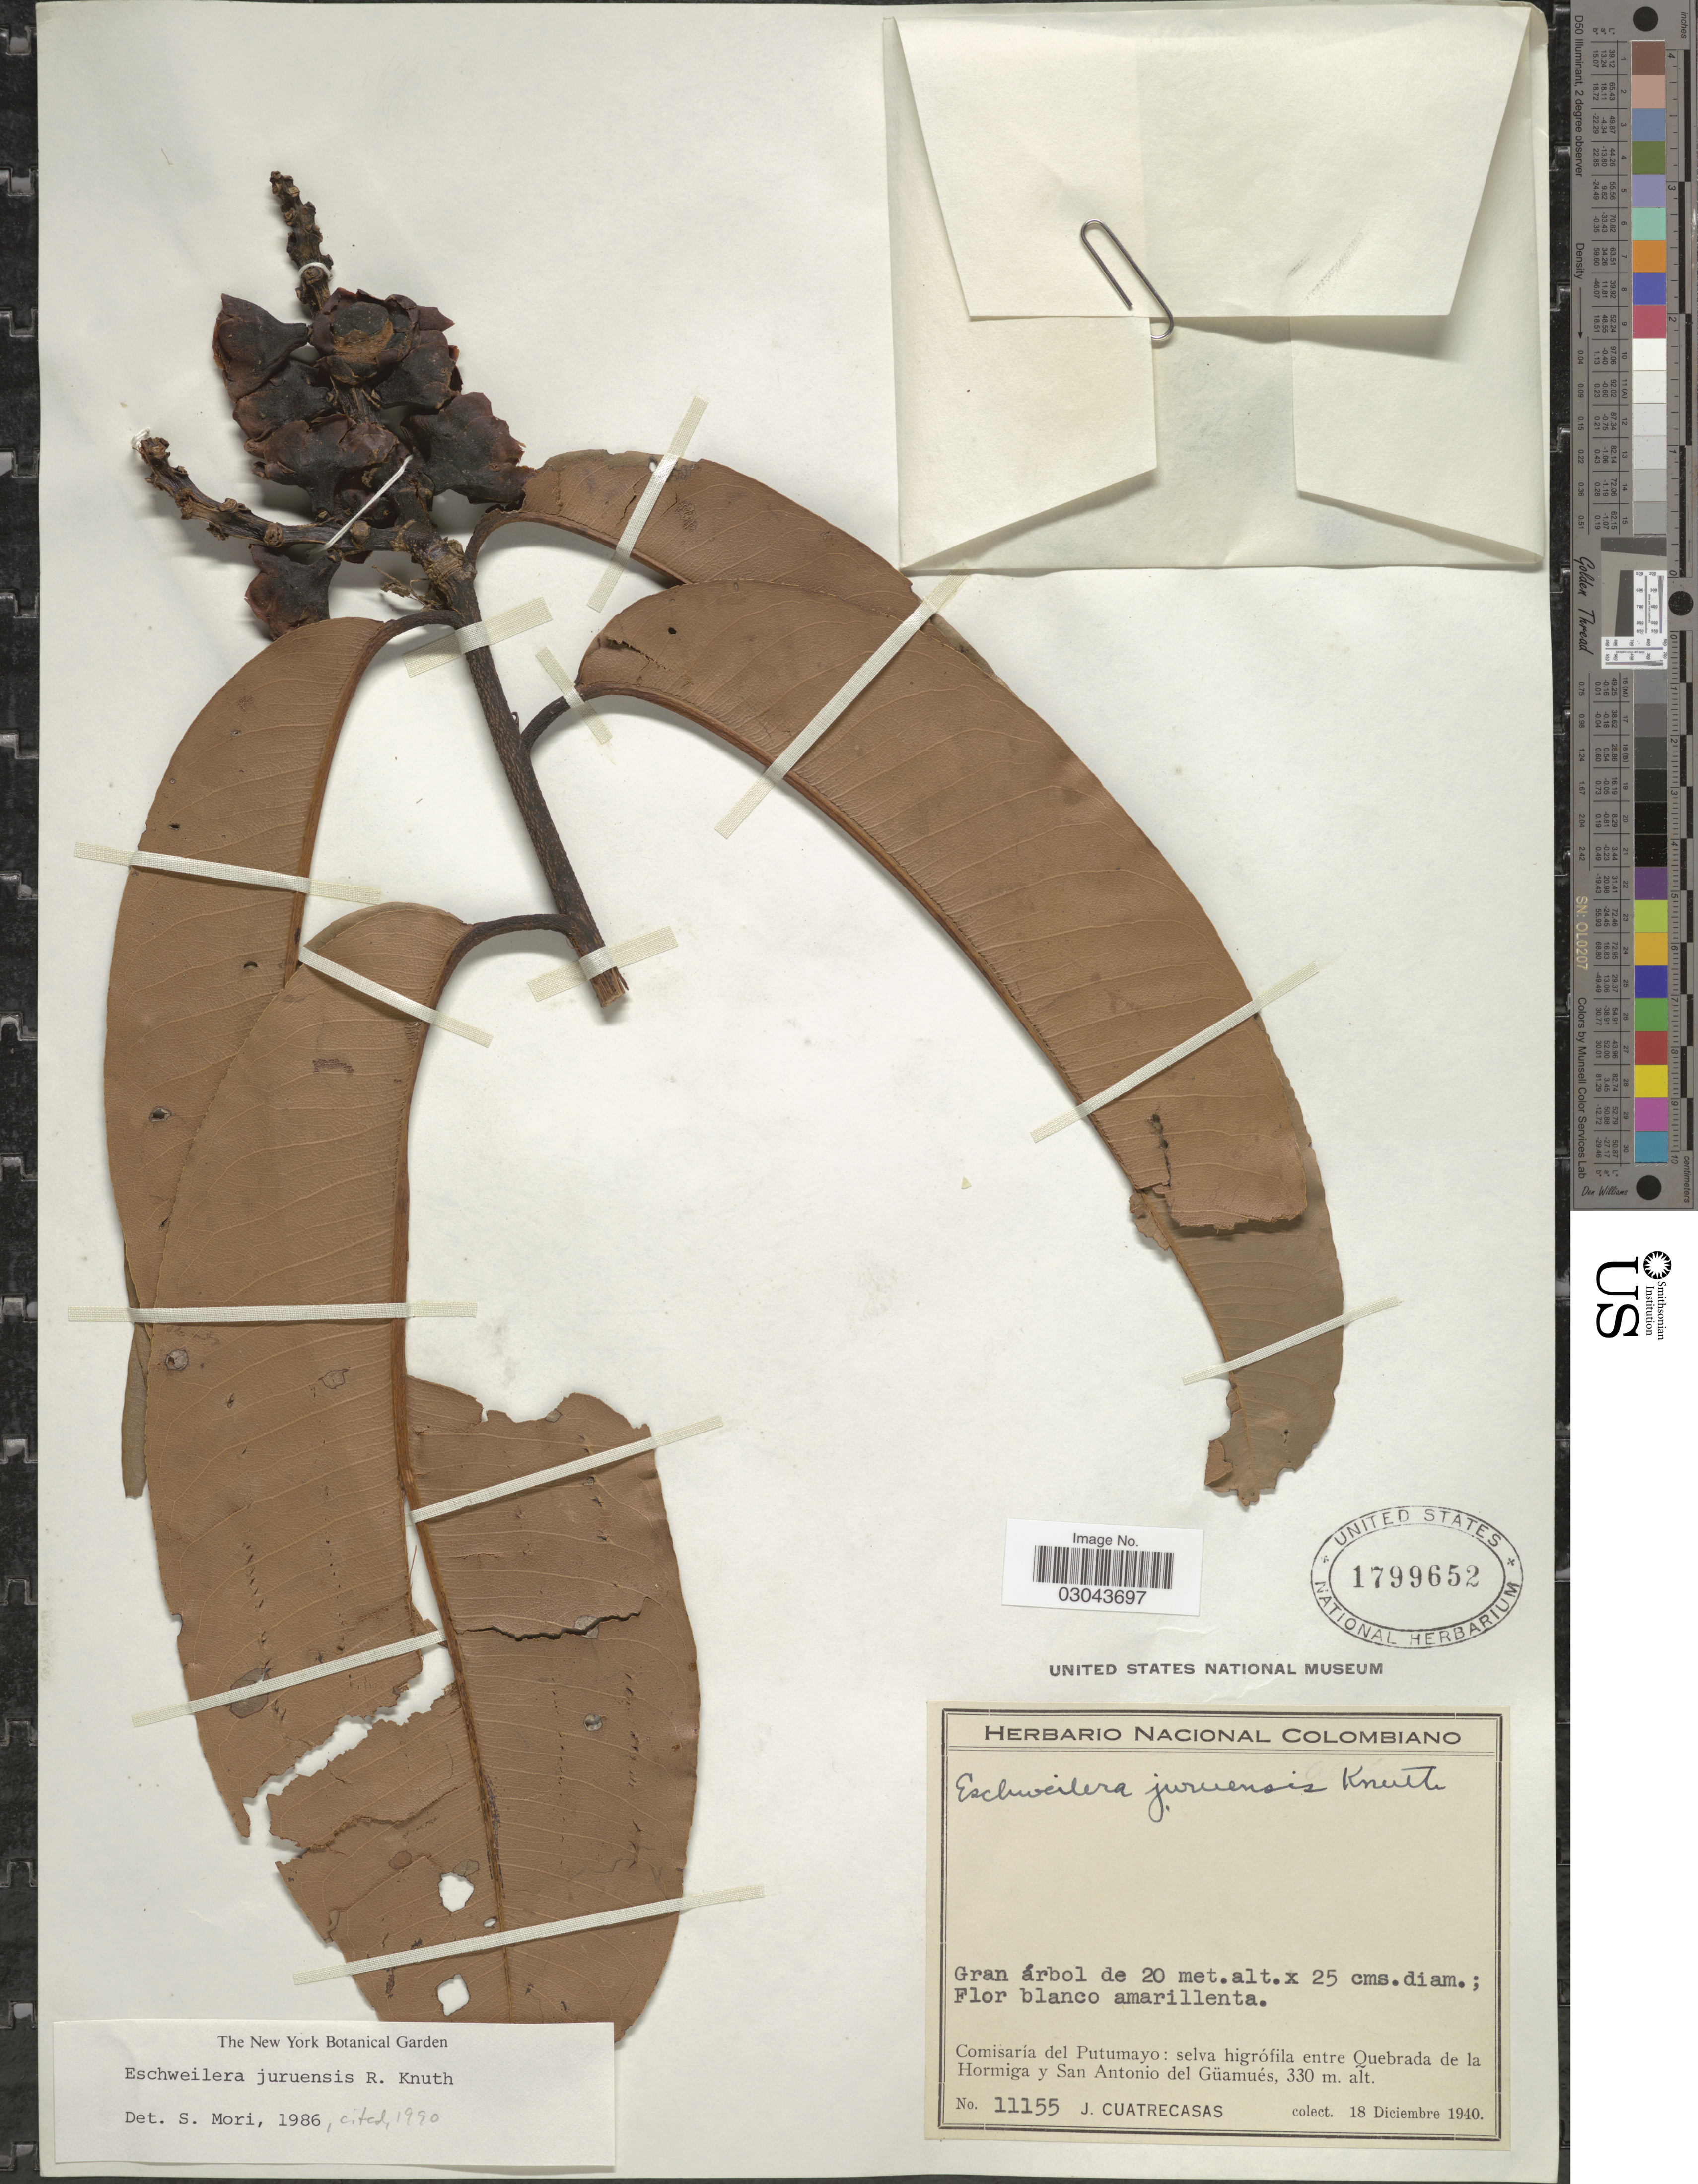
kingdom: Plantae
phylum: Tracheophyta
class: Magnoliopsida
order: Ericales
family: Lecythidaceae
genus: Eschweilera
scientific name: Eschweilera juruensis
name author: R. Knuth in Engl.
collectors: J. Cuatrecasas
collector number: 11155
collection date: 1940-12-18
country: Colombia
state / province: Putumayo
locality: Comisaría del Putumayo: selva higrófila entre Quebrada de la Hormiga y San Antiono del Güamués.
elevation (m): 330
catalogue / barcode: US 1799652